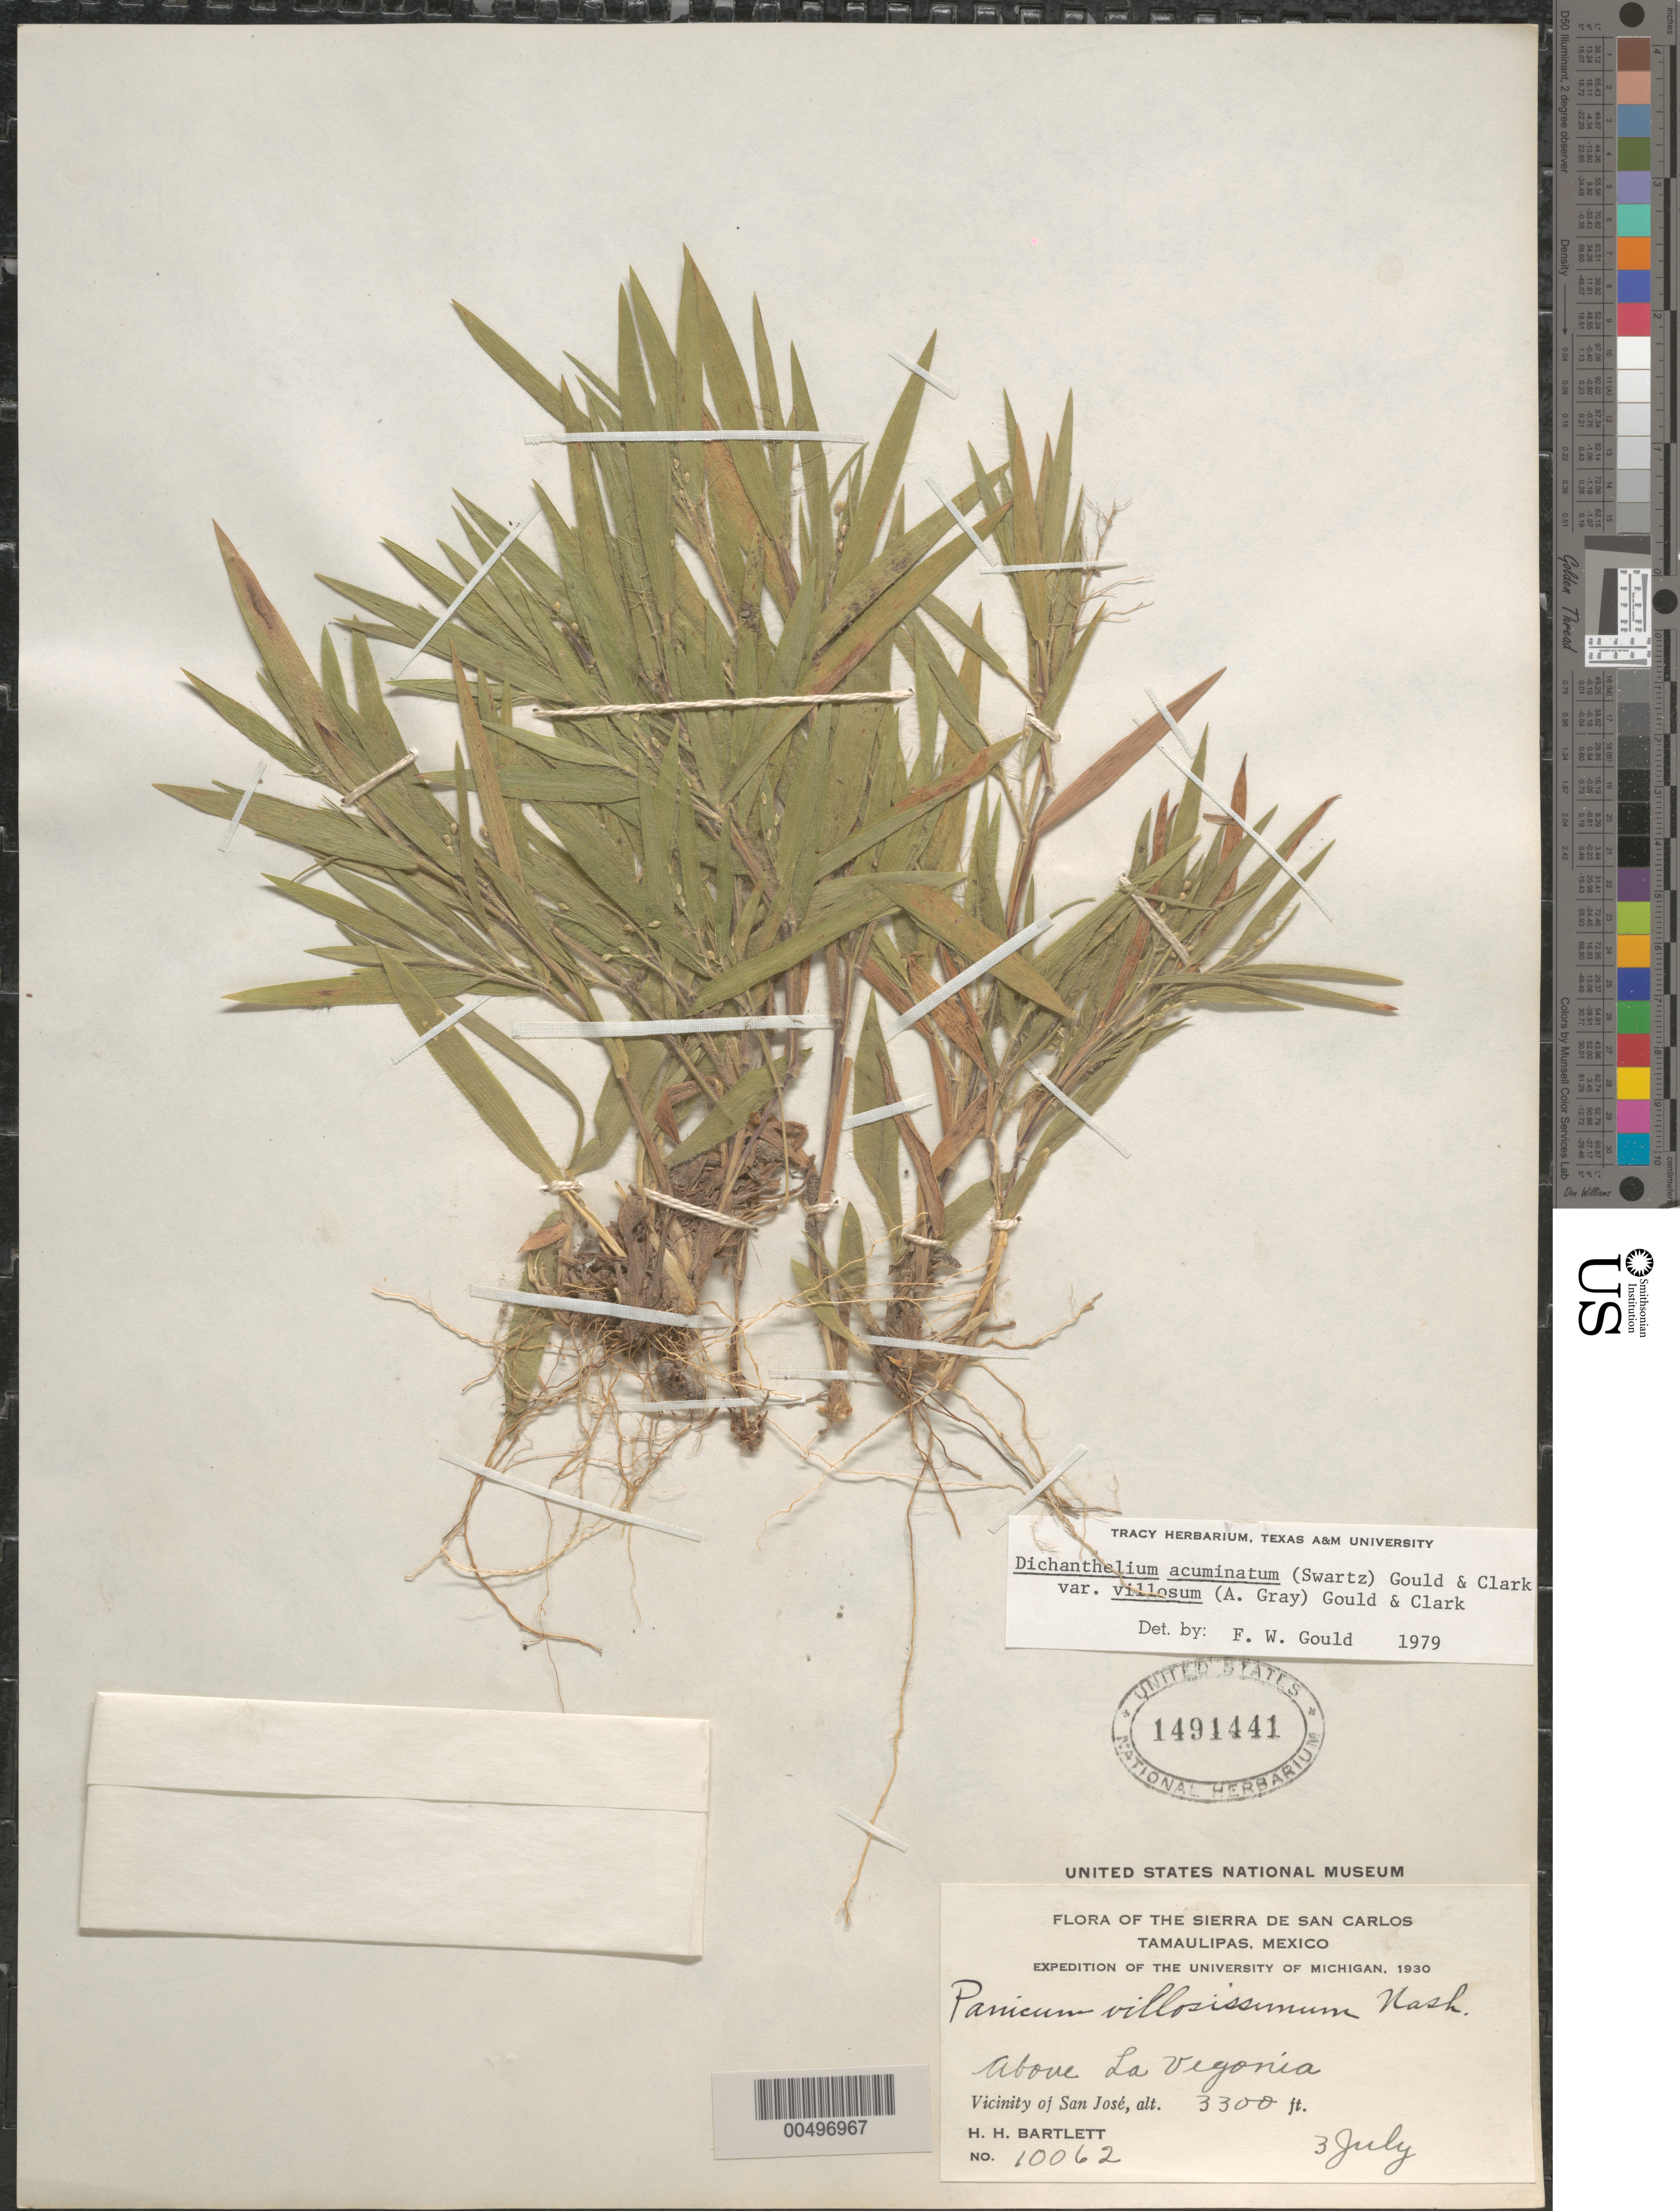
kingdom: Plantae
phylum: Tracheophyta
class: Liliopsida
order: Poales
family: Poaceae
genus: Dichanthelium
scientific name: Dichanthelium acuminatum var. villosum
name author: (A. Gray) Gould & C.A. Clark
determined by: Gould, F. W.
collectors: H. H. Bartlett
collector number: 10062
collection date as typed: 3 Jul 1930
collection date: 1930-07-03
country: Mexico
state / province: Tamaulipas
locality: Sierra de San Carlos, above La Vigonia, vicinity of San José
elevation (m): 1006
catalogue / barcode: US 1491441